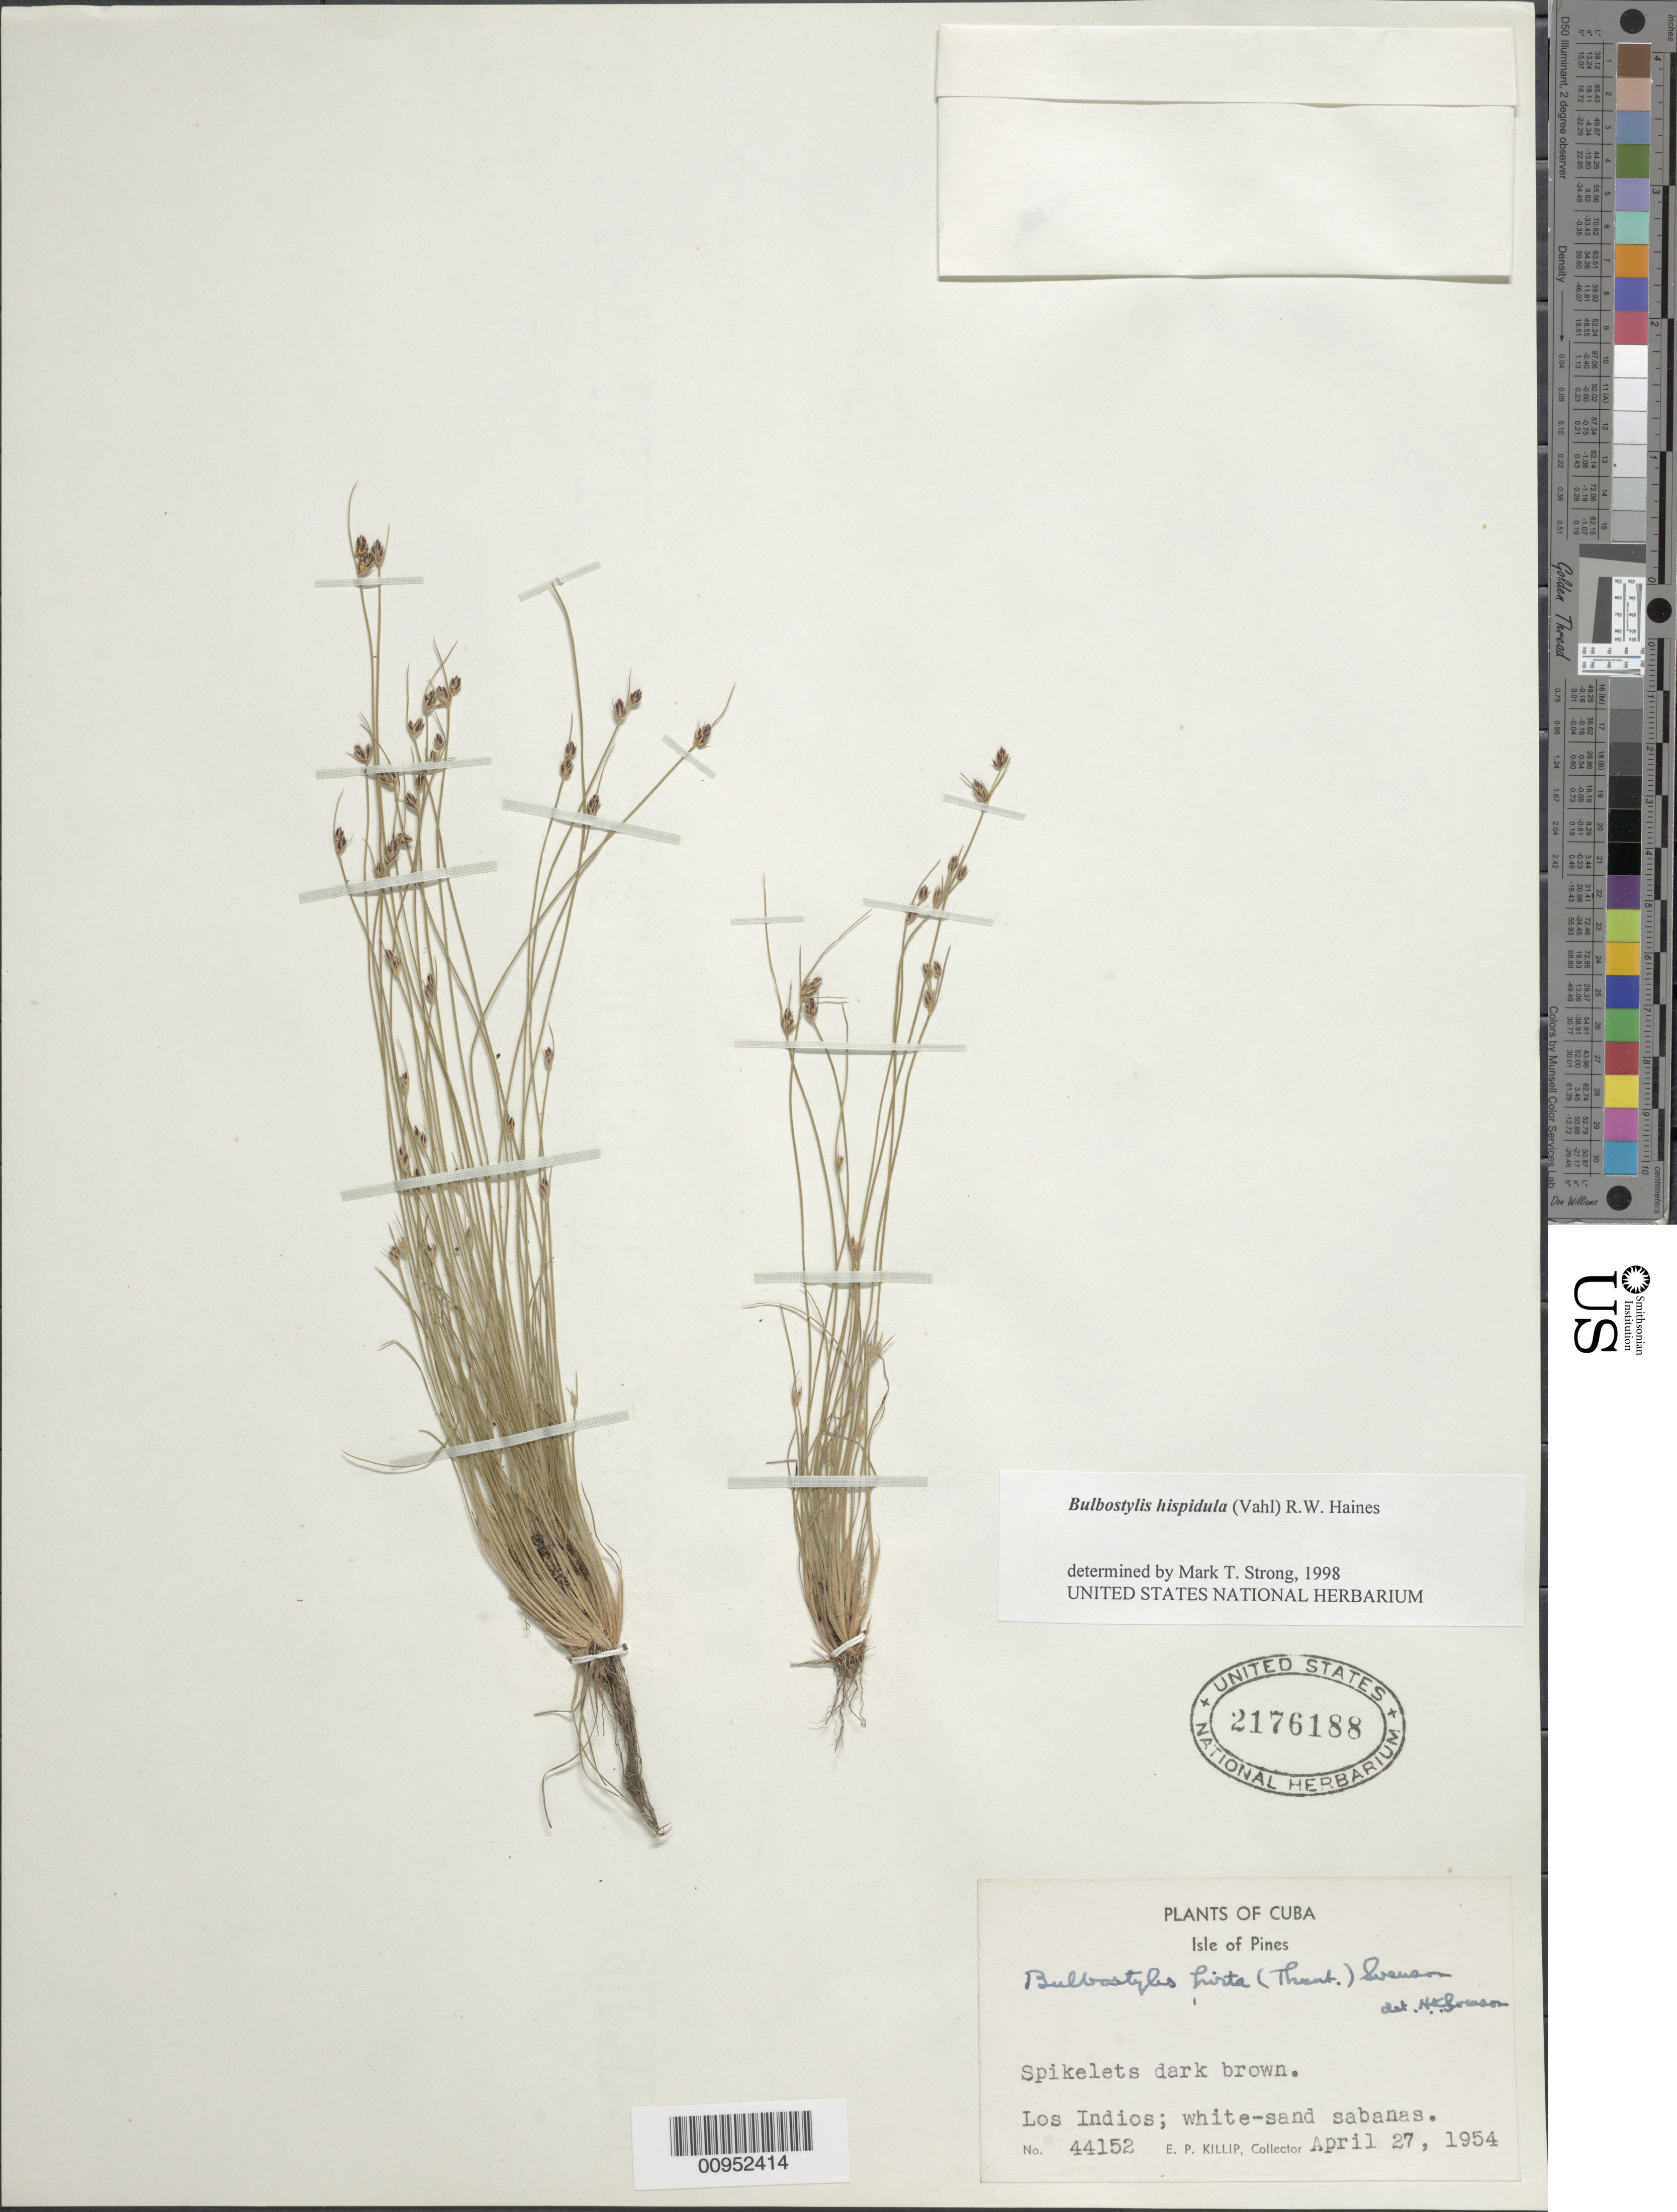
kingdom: Plantae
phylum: Tracheophyta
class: Liliopsida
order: Poales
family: Cyperaceae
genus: Bulbostylis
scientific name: Bulbostylis hispidula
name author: (Vahl) R.W. Haines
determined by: Strong, M. T., (US), Smithsonian Institution - National Museum of Natural History (UNITED STATES)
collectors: E. P. Killip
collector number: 44152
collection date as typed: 27 Apr 1954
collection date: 1954-04-27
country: Cuba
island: Isla de la Juventud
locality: Los Indios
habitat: White-sand sabanas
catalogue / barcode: US 2176188